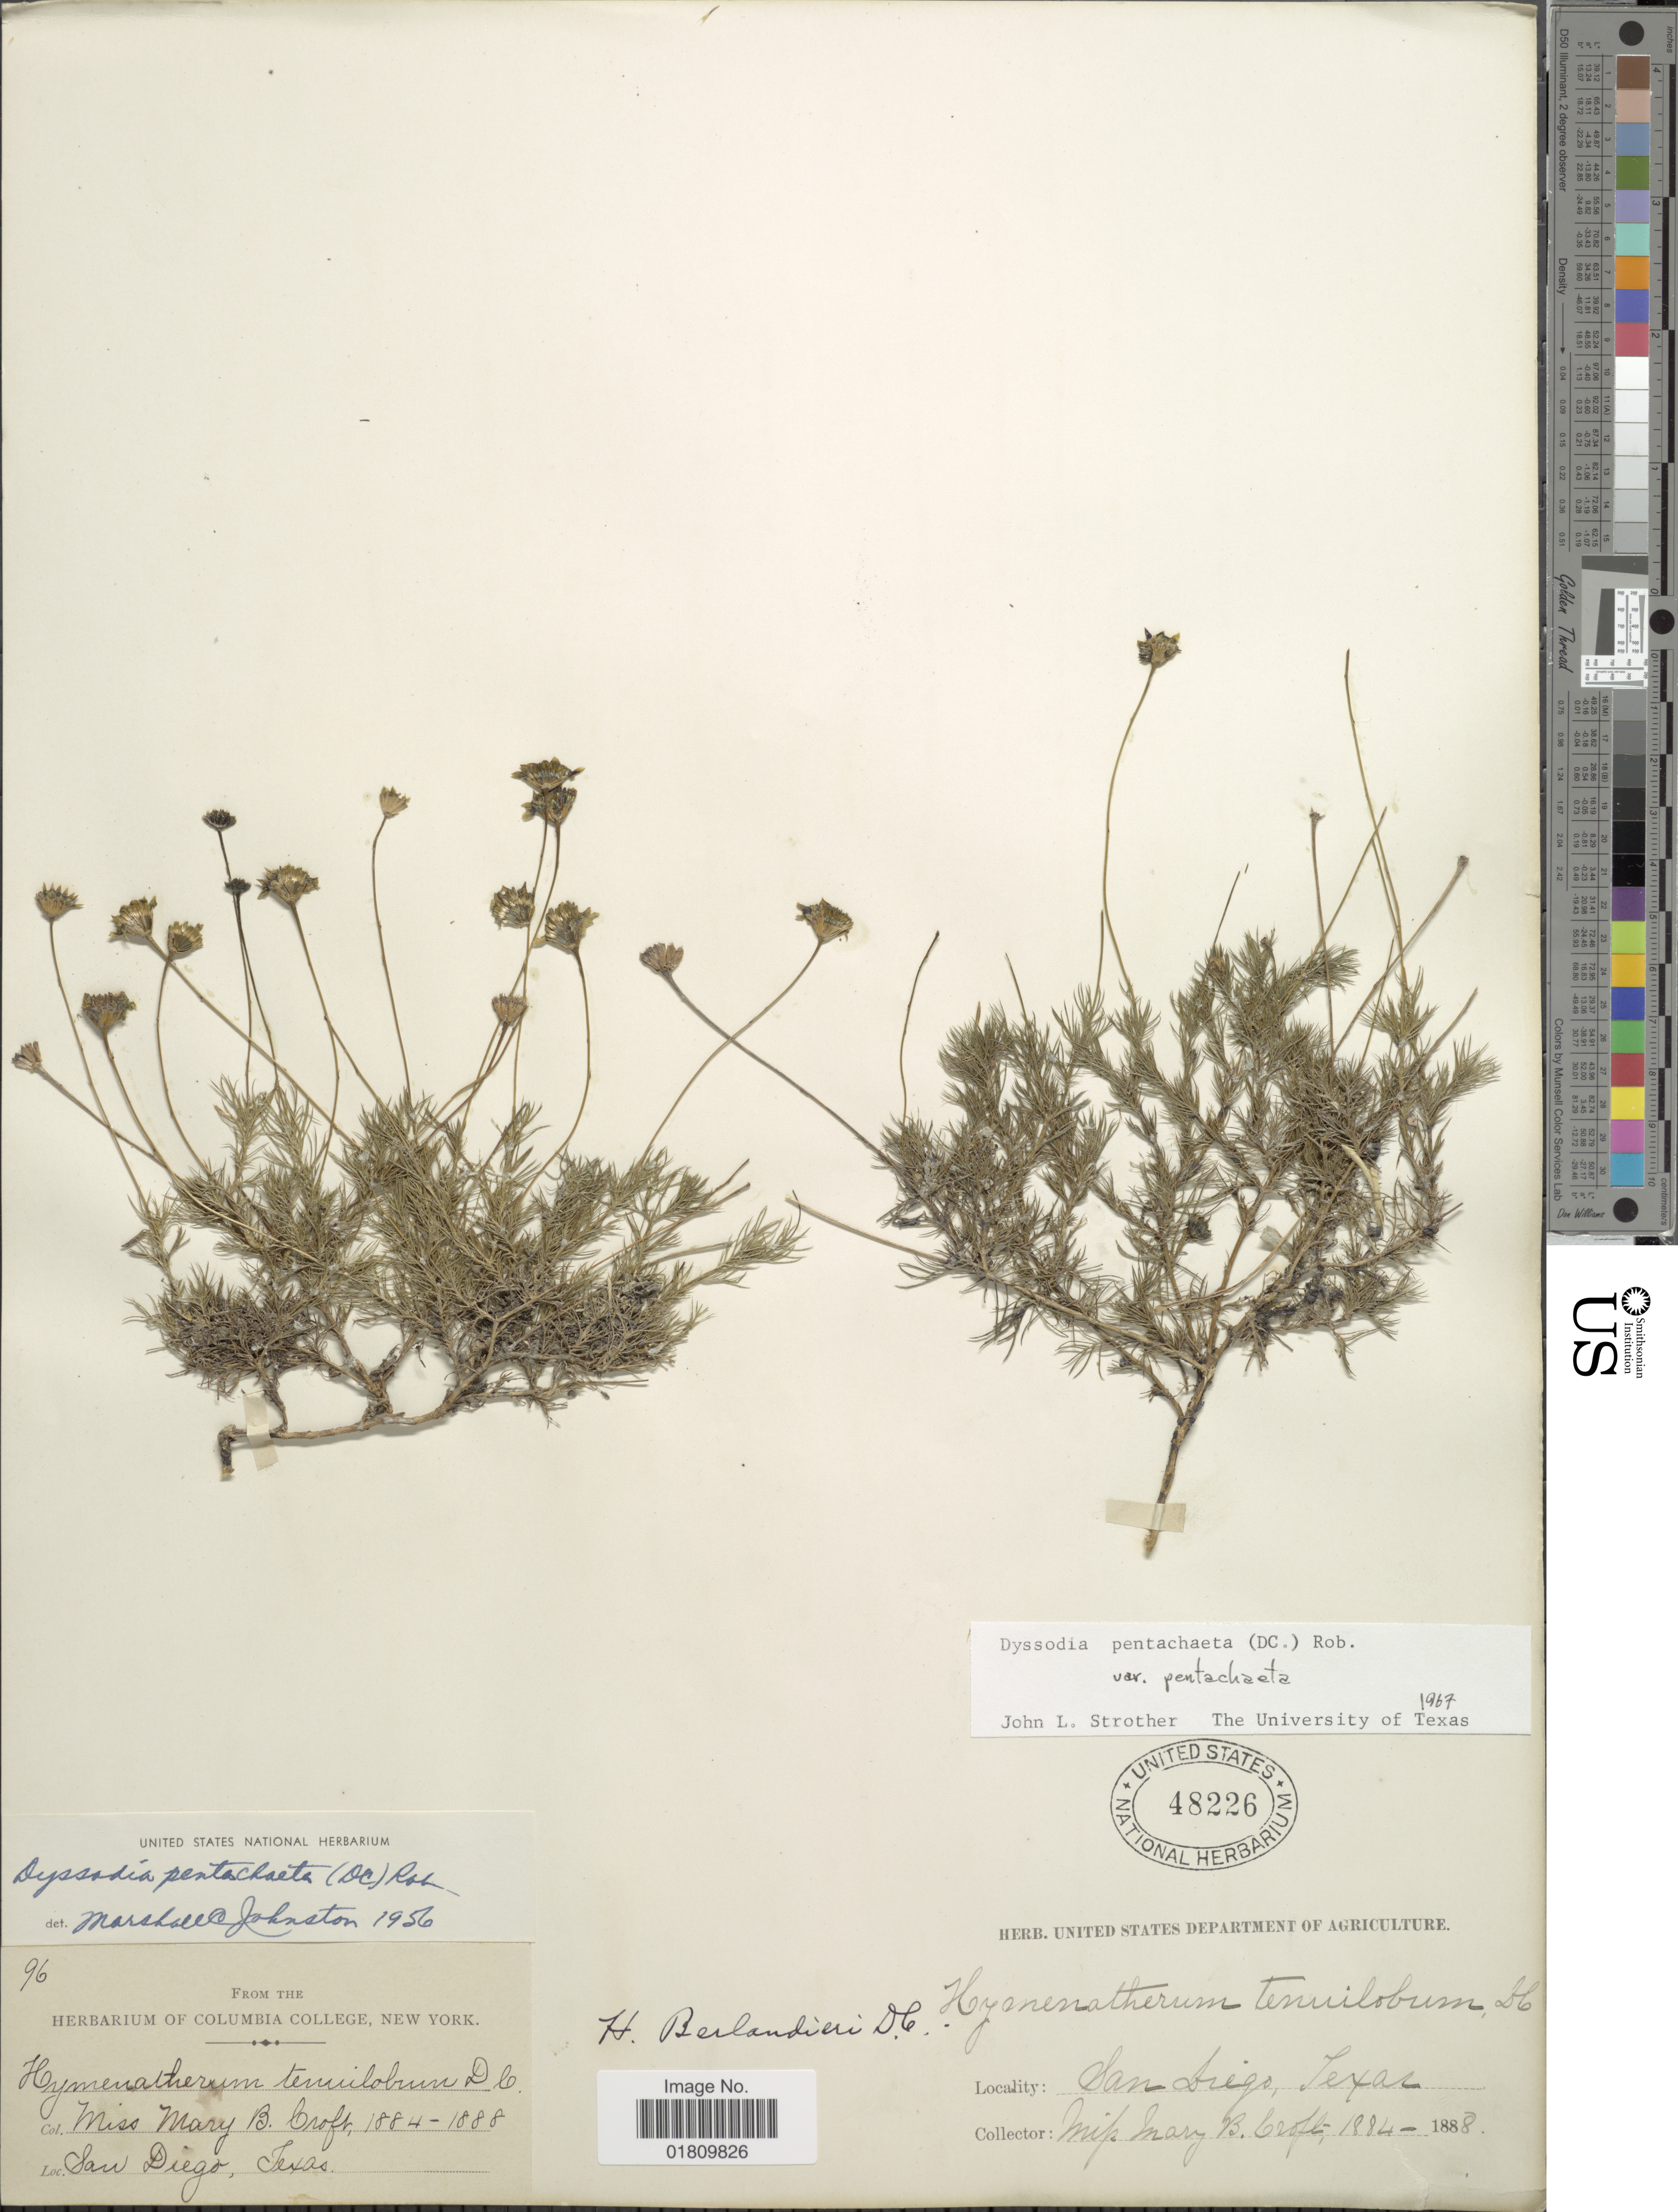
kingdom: Plantae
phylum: Tracheophyta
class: Magnoliopsida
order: Asterales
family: Asteraceae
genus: Thymophylla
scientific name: Thymophylla pentachaeta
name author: (DC.) Small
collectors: M. Croft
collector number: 96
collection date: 1884/1888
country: United States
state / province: Texas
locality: San Diego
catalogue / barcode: US 48226